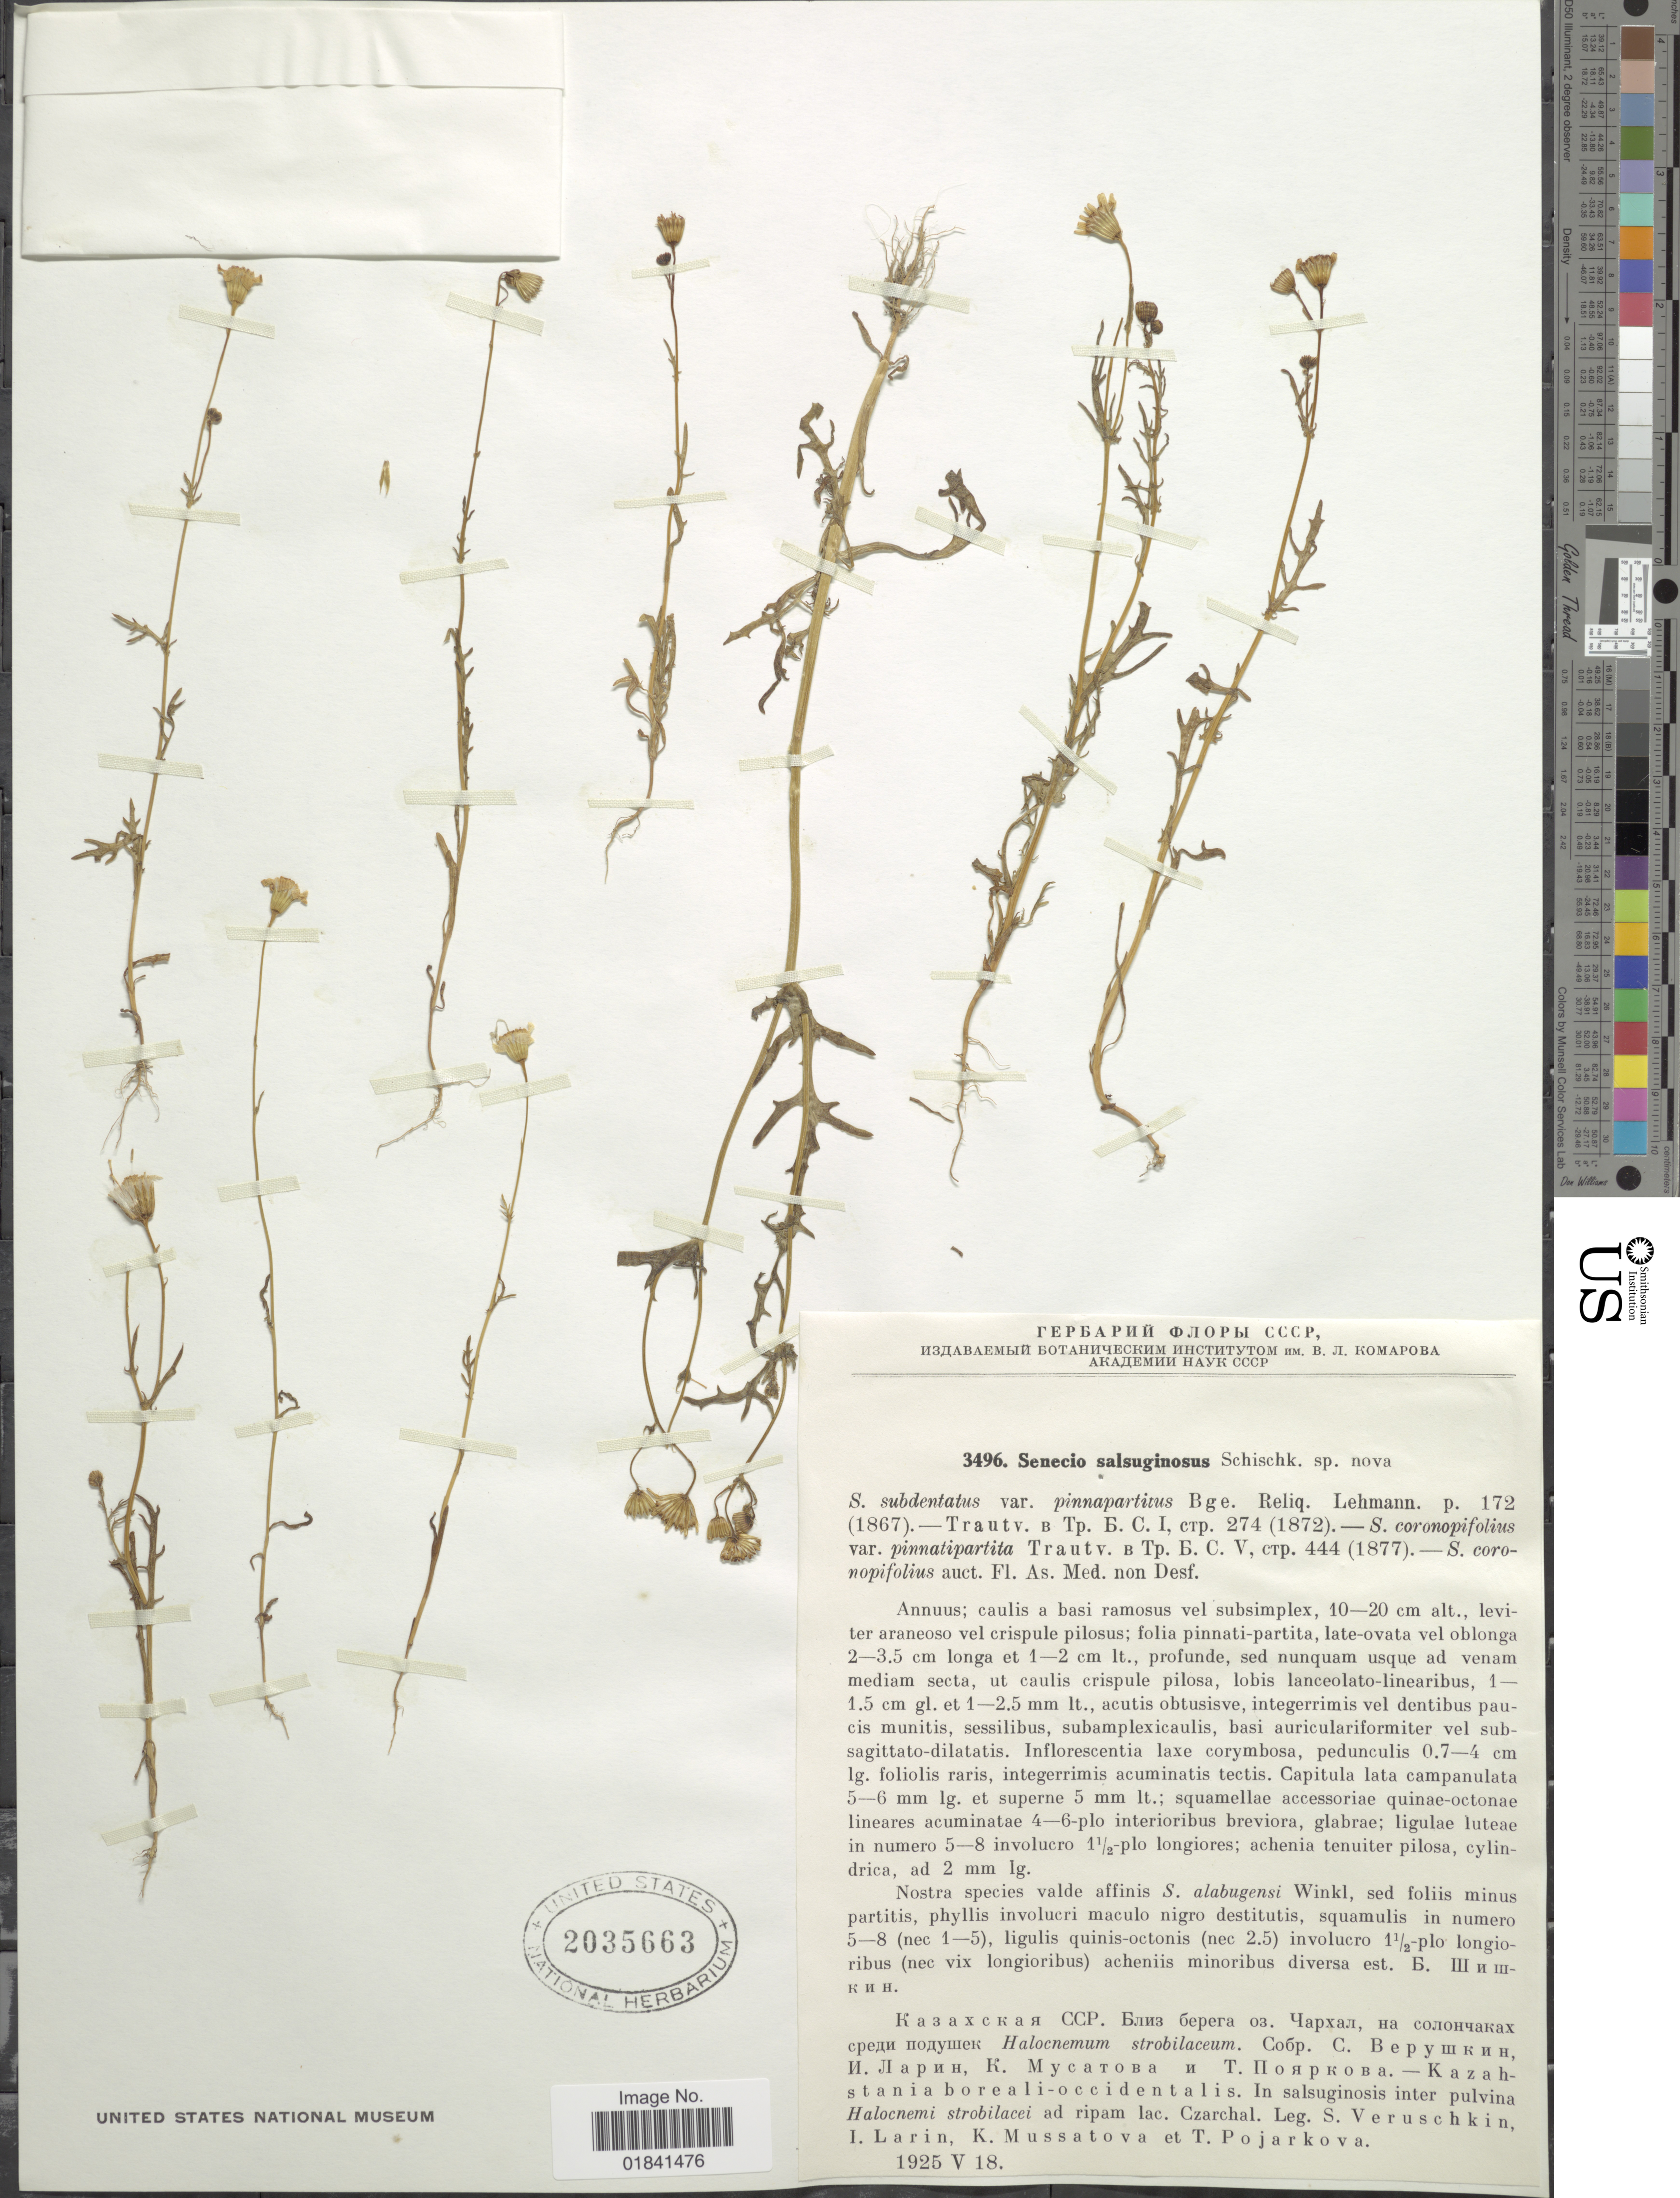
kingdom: Plantae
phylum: Tracheophyta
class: Magnoliopsida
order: Asterales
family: Asteraceae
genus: Senecio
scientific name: Senecio salsuginosus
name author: Schischk.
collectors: S. Veruschkin, I. Larin, K. Mussatova & T. Pojarkova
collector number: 3496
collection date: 1925-05-18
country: Kazakhstan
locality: Kazahstaniaboreili-occidentalis, In salsuginosis inter pulvina Halocnemi stribilacei ad ripam lac, Czarchal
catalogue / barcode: US 2035663